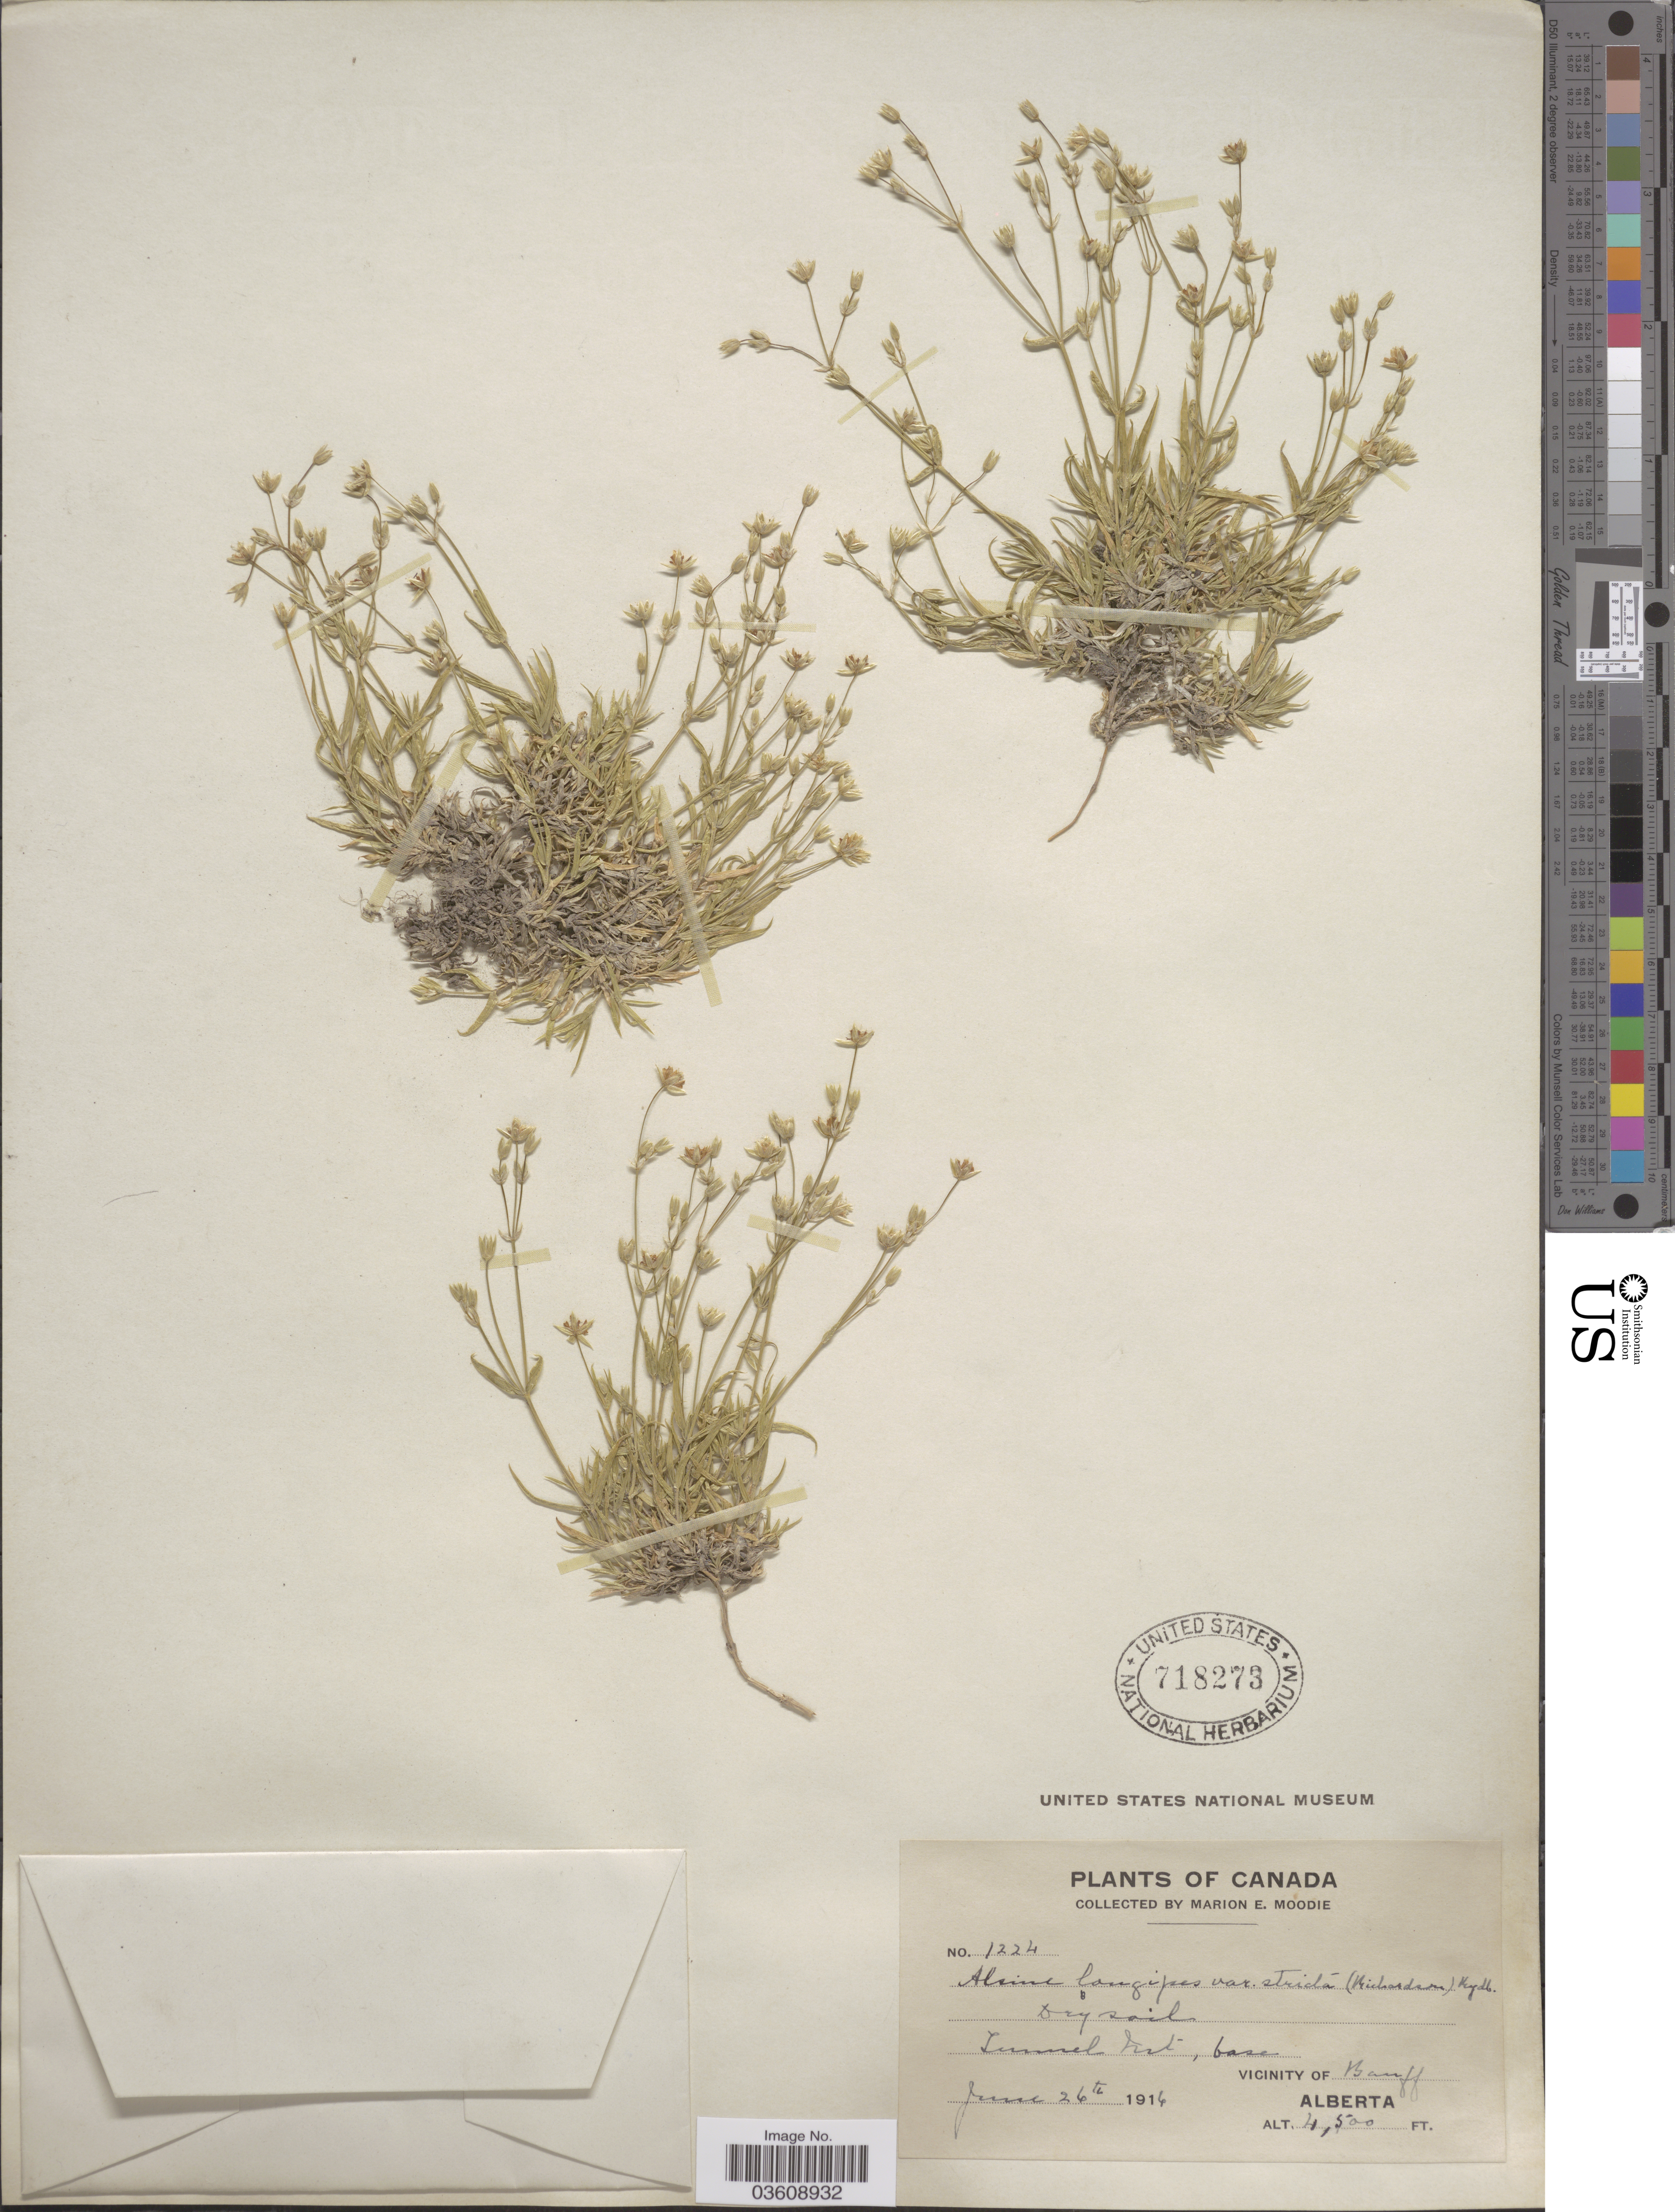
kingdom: Plantae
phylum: Tracheophyta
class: Magnoliopsida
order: Caryophyllales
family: Caryophyllaceae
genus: Stellaria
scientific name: Stellaria longipes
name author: Goldie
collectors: M. E. Moodie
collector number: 1224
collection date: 1916-06-26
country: Canada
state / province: Alberta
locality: Tunnel Mt, base. Vicinity of Banff.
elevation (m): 1372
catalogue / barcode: US 718273